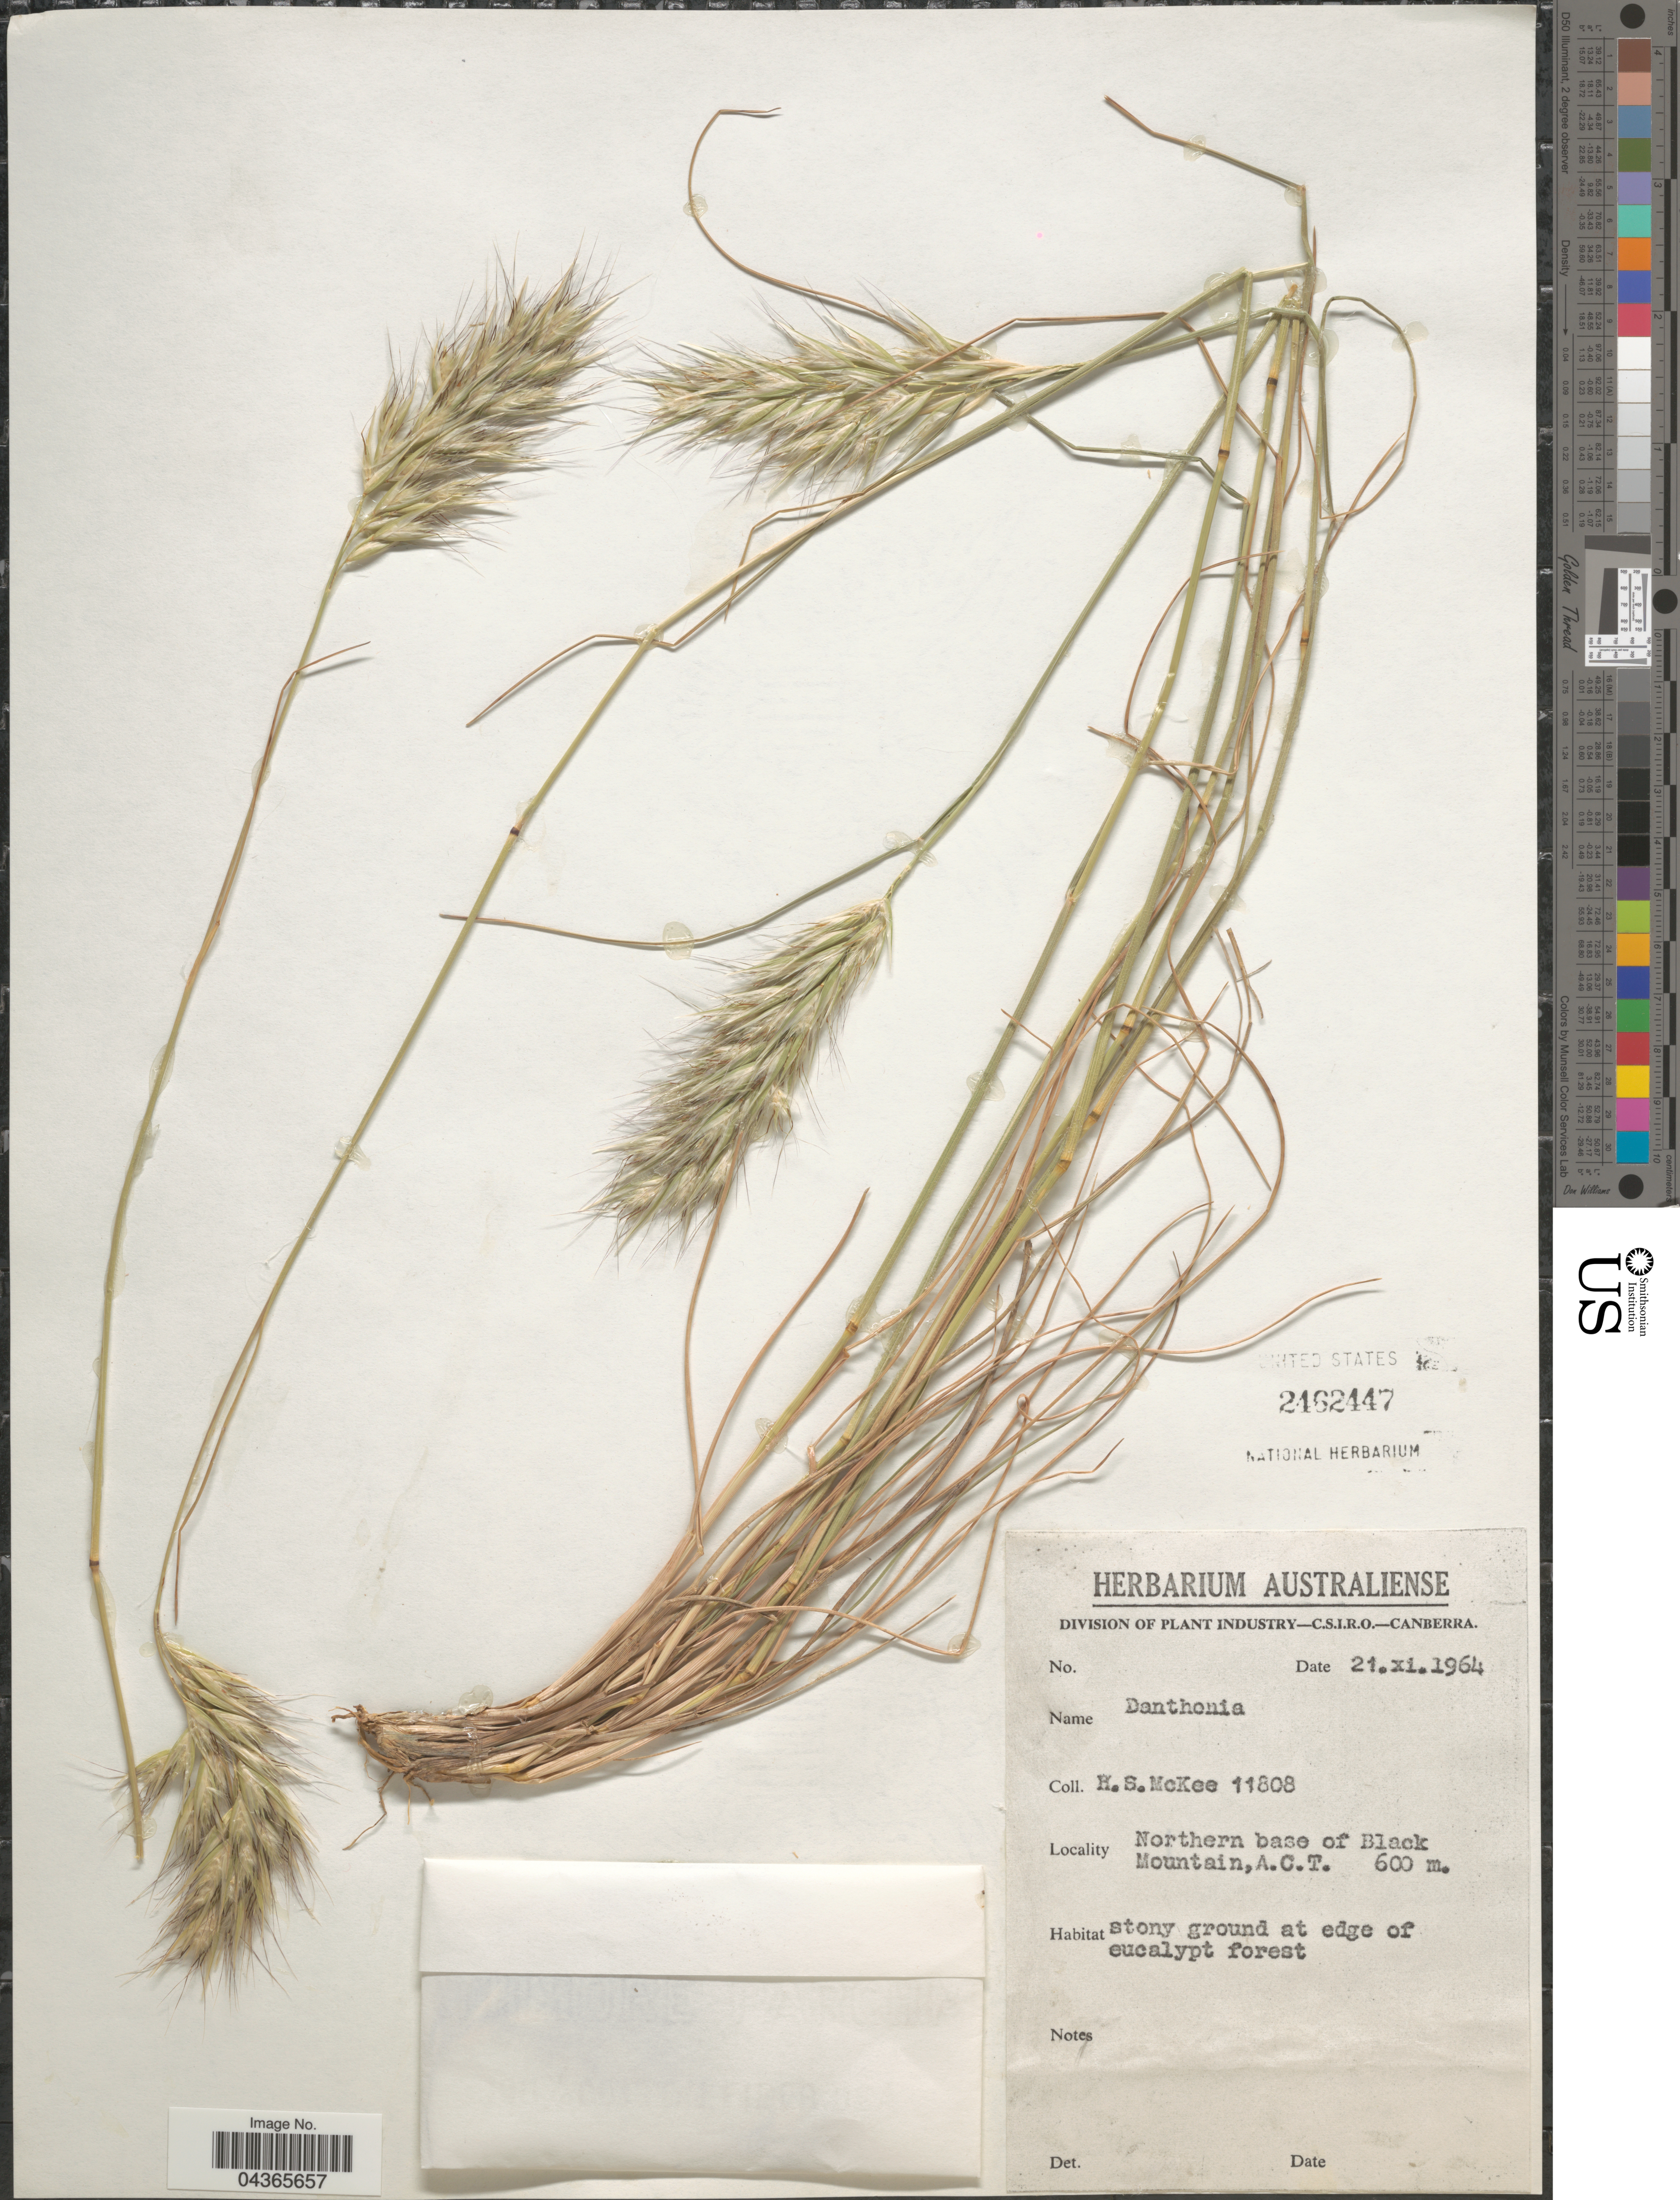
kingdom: Plantae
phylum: Tracheophyta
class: Liliopsida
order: Poales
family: Poaceae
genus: Rytidosperma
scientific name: Rytidosperma sp.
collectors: H. S. McKee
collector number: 11808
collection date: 1964-11-21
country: Australia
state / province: Australian Capital Territory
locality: Northern base of Black Mountain, A.C.T.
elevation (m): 600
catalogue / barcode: US 2462447